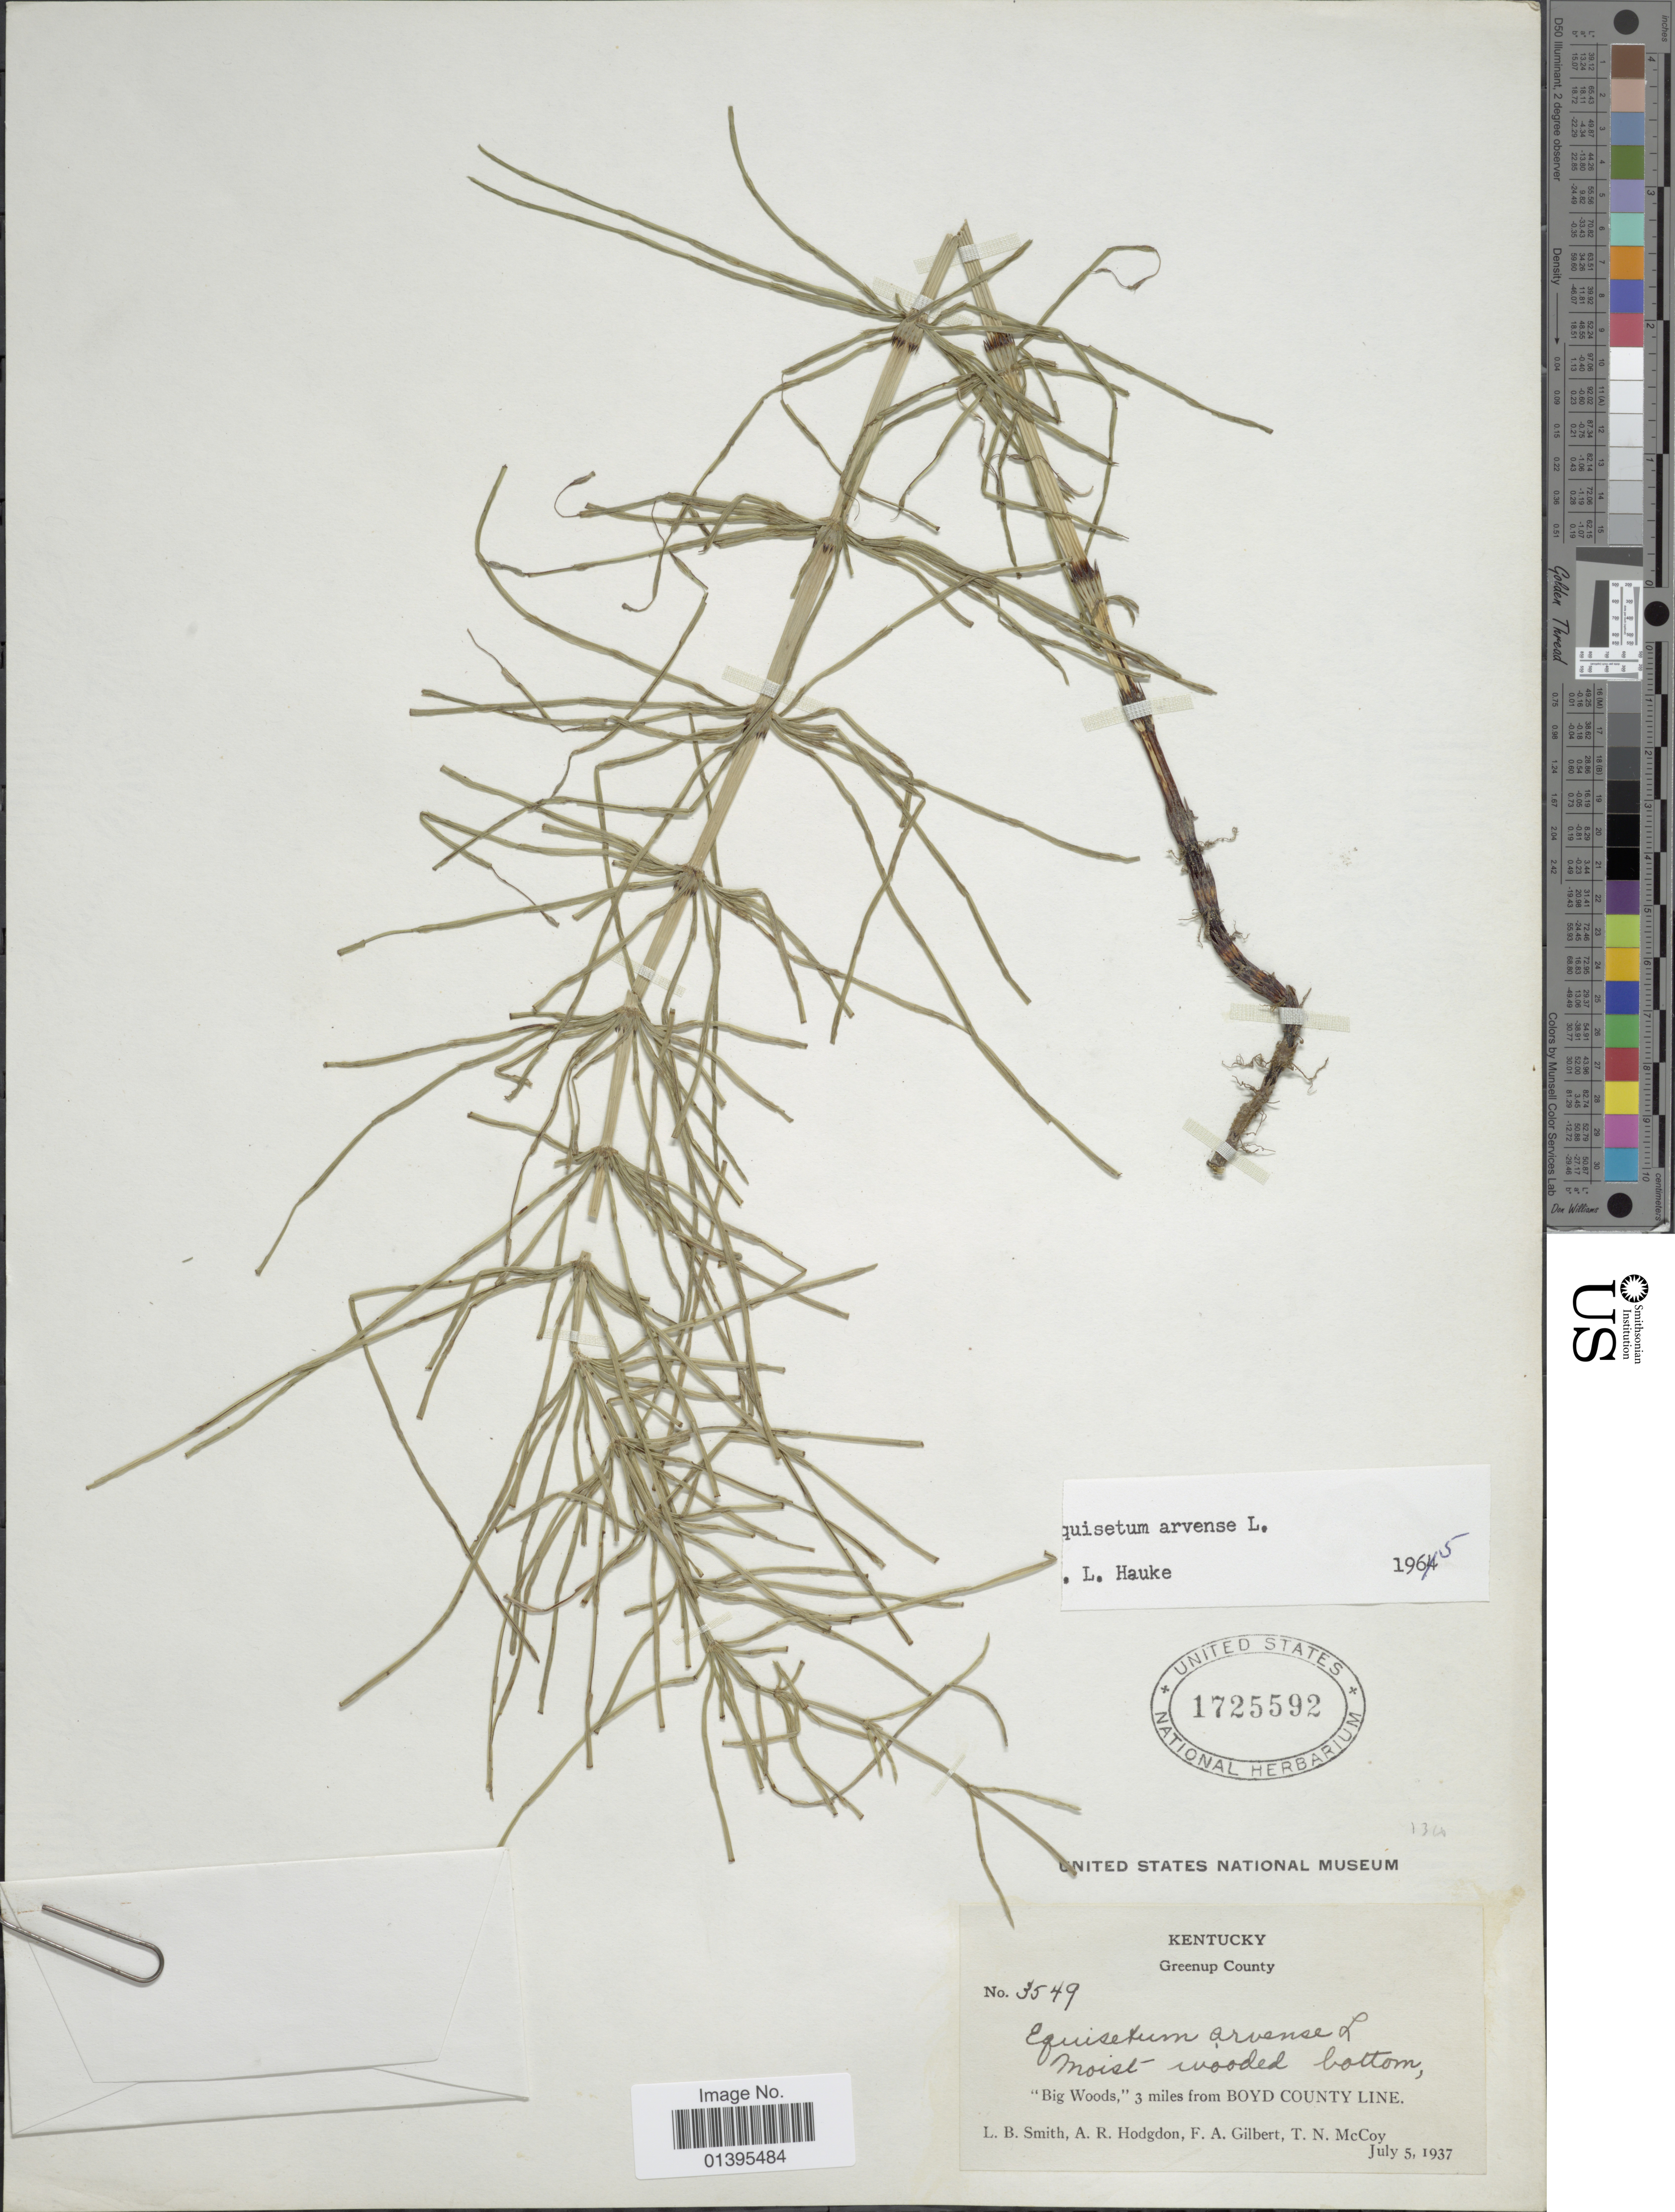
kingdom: Plantae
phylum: Tracheophyta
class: Polypodiopsida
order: Equisetales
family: Equisetaceae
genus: Equisetum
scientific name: Equisetum arvense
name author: L.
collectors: L. Smith, A. Hodgon, F. A. Gilbert & T. N. McCoy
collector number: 3549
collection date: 1937-07-05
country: United States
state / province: Kentucky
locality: Greenup County, "Big Woods", 3 miles from Boyd County Line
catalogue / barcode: US 1725592